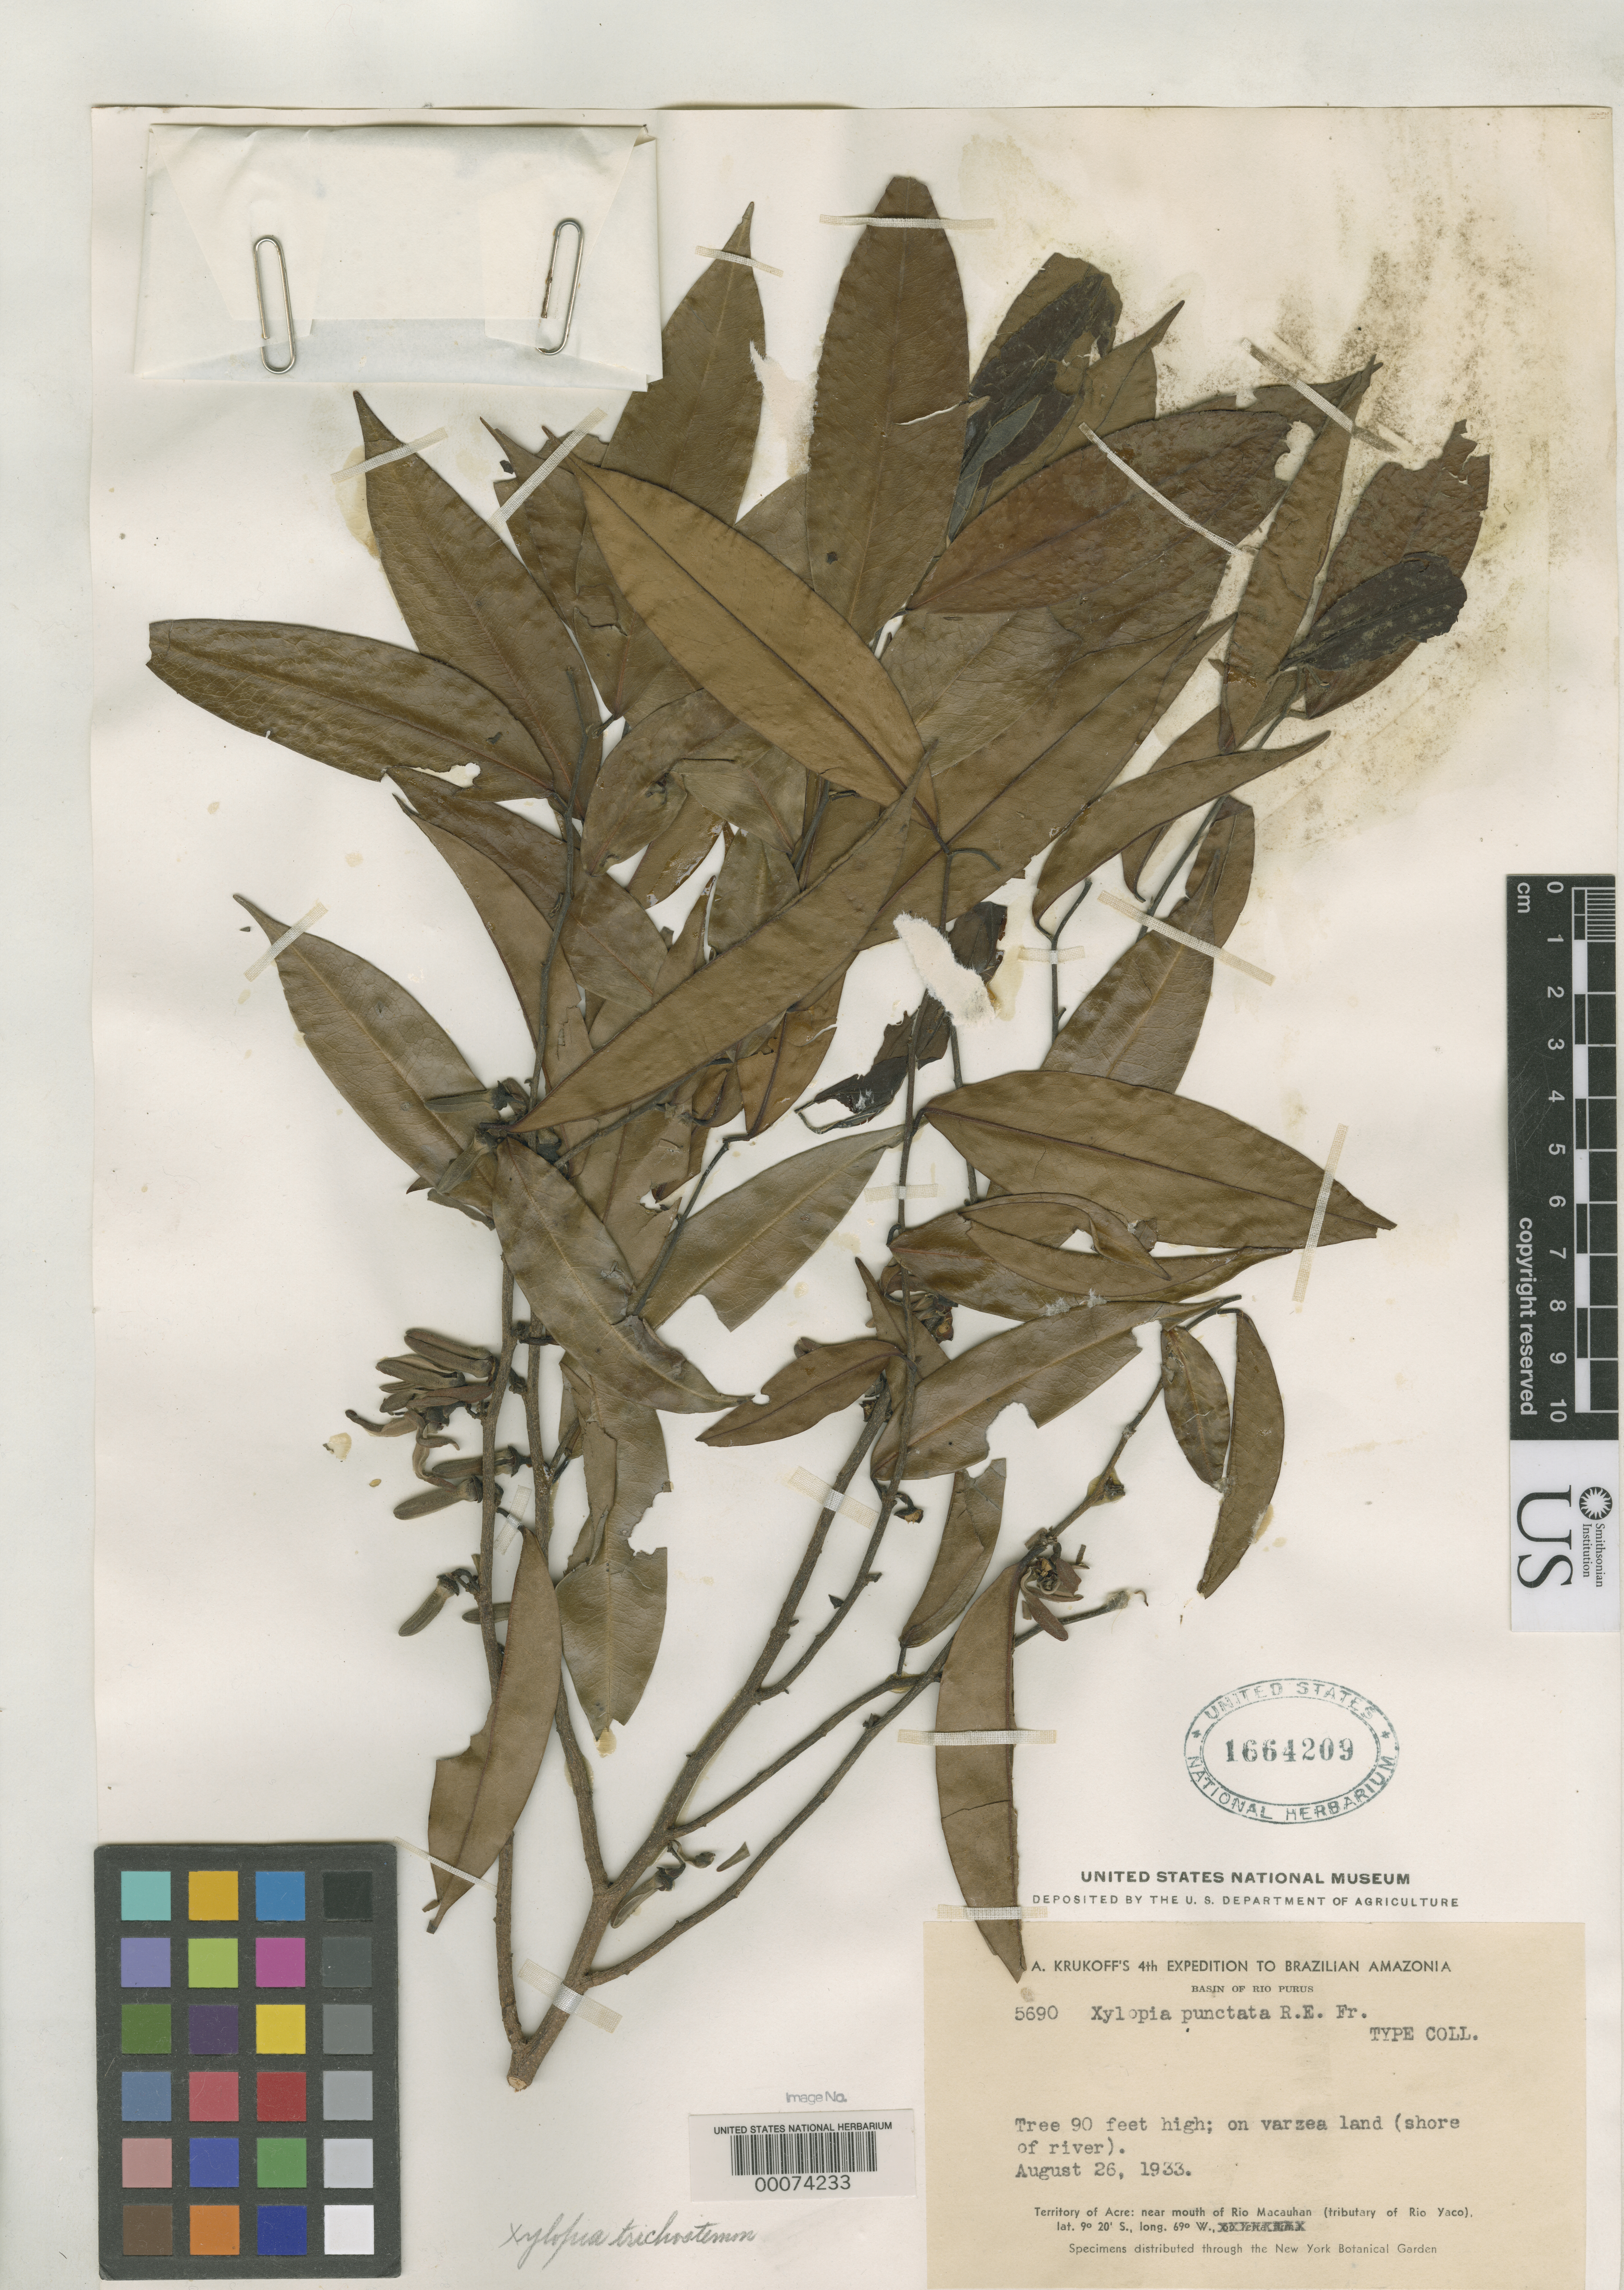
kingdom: Plantae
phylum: Tracheophyta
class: Magnoliopsida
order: Magnoliales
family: Annonaceae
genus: Xylopia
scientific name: Xylopia trichostemon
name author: R.E. Fr.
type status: Isotype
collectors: B. A. Krukoff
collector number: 5690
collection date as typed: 26 Aug 1933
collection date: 1933-08-26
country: Brazil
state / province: Acre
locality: Near mouth of Rio Macauhan, tributary of Rio Yaco.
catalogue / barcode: US 1664209